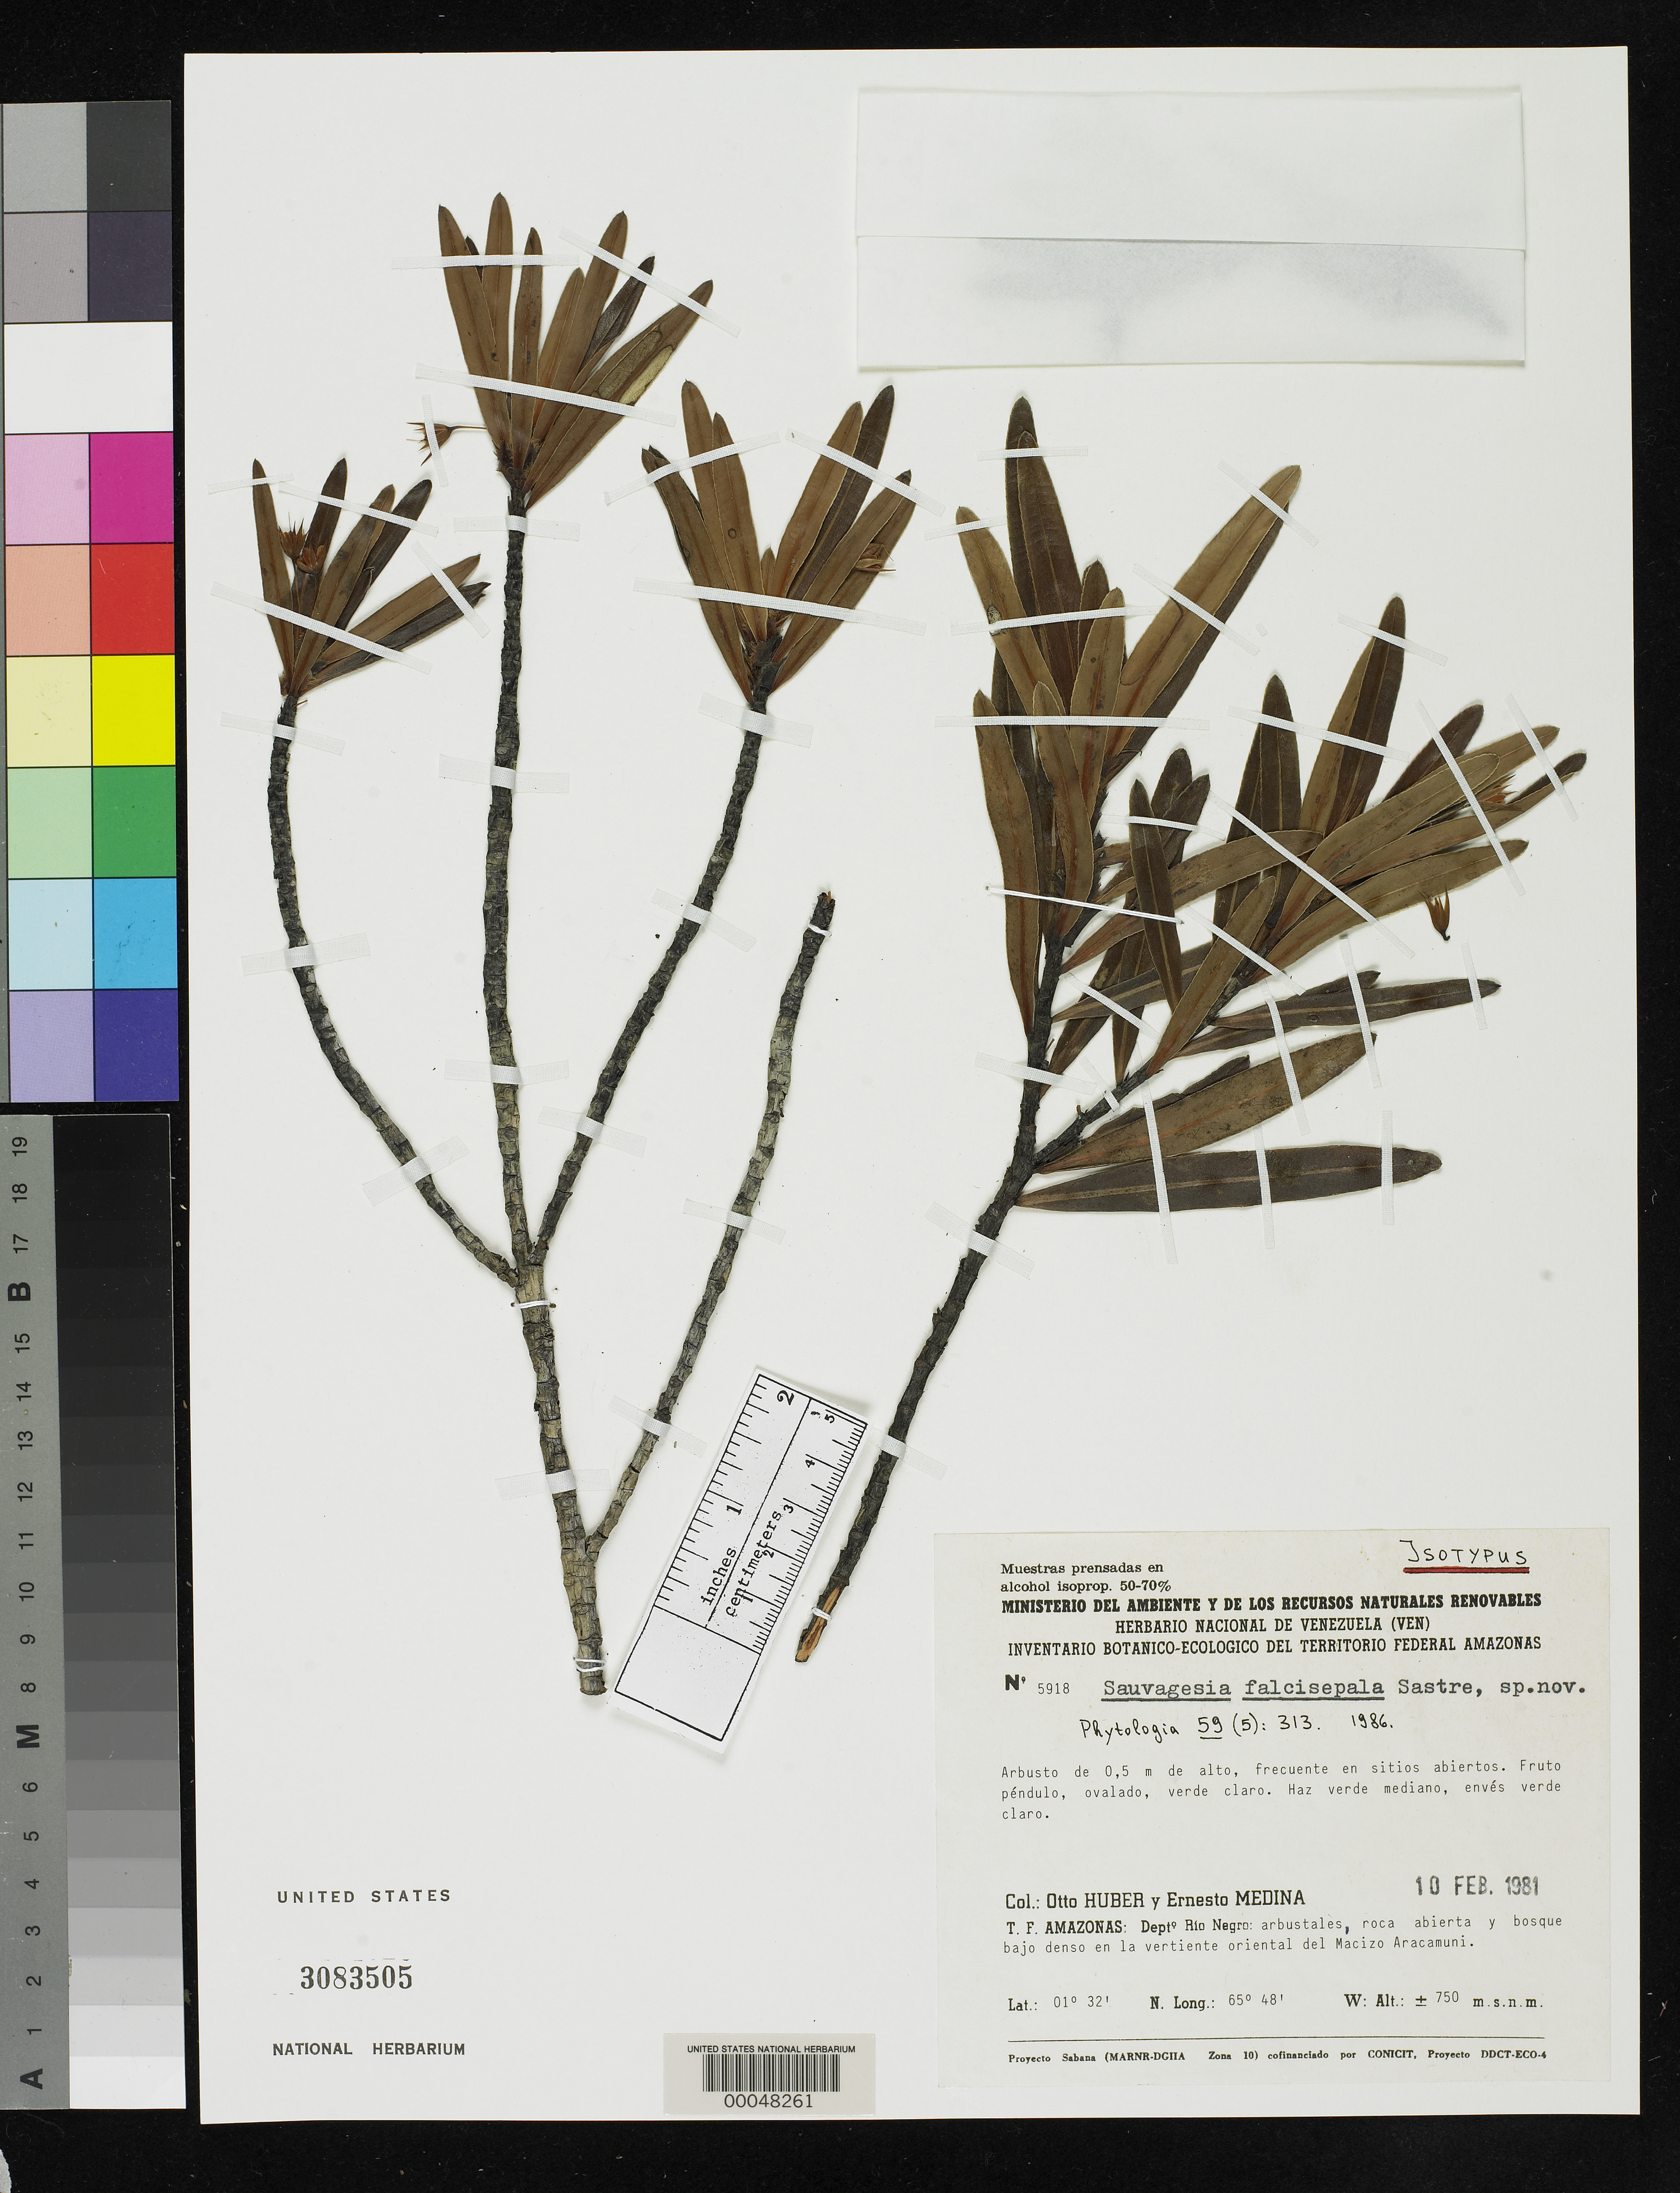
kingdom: Plantae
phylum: Tracheophyta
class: Magnoliopsida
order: Malpighiales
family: Ochnaceae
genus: Sauvagesia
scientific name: Sauvagesia falcisepala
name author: Sastre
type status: Isotype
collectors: O. Huber & E. Medina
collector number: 5918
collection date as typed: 10 Feb 1981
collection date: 1981-02-10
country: Venezuela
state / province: Amazonas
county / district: Rio Negro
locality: E slope of Macizo Aracamuni.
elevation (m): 750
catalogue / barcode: US 3083505